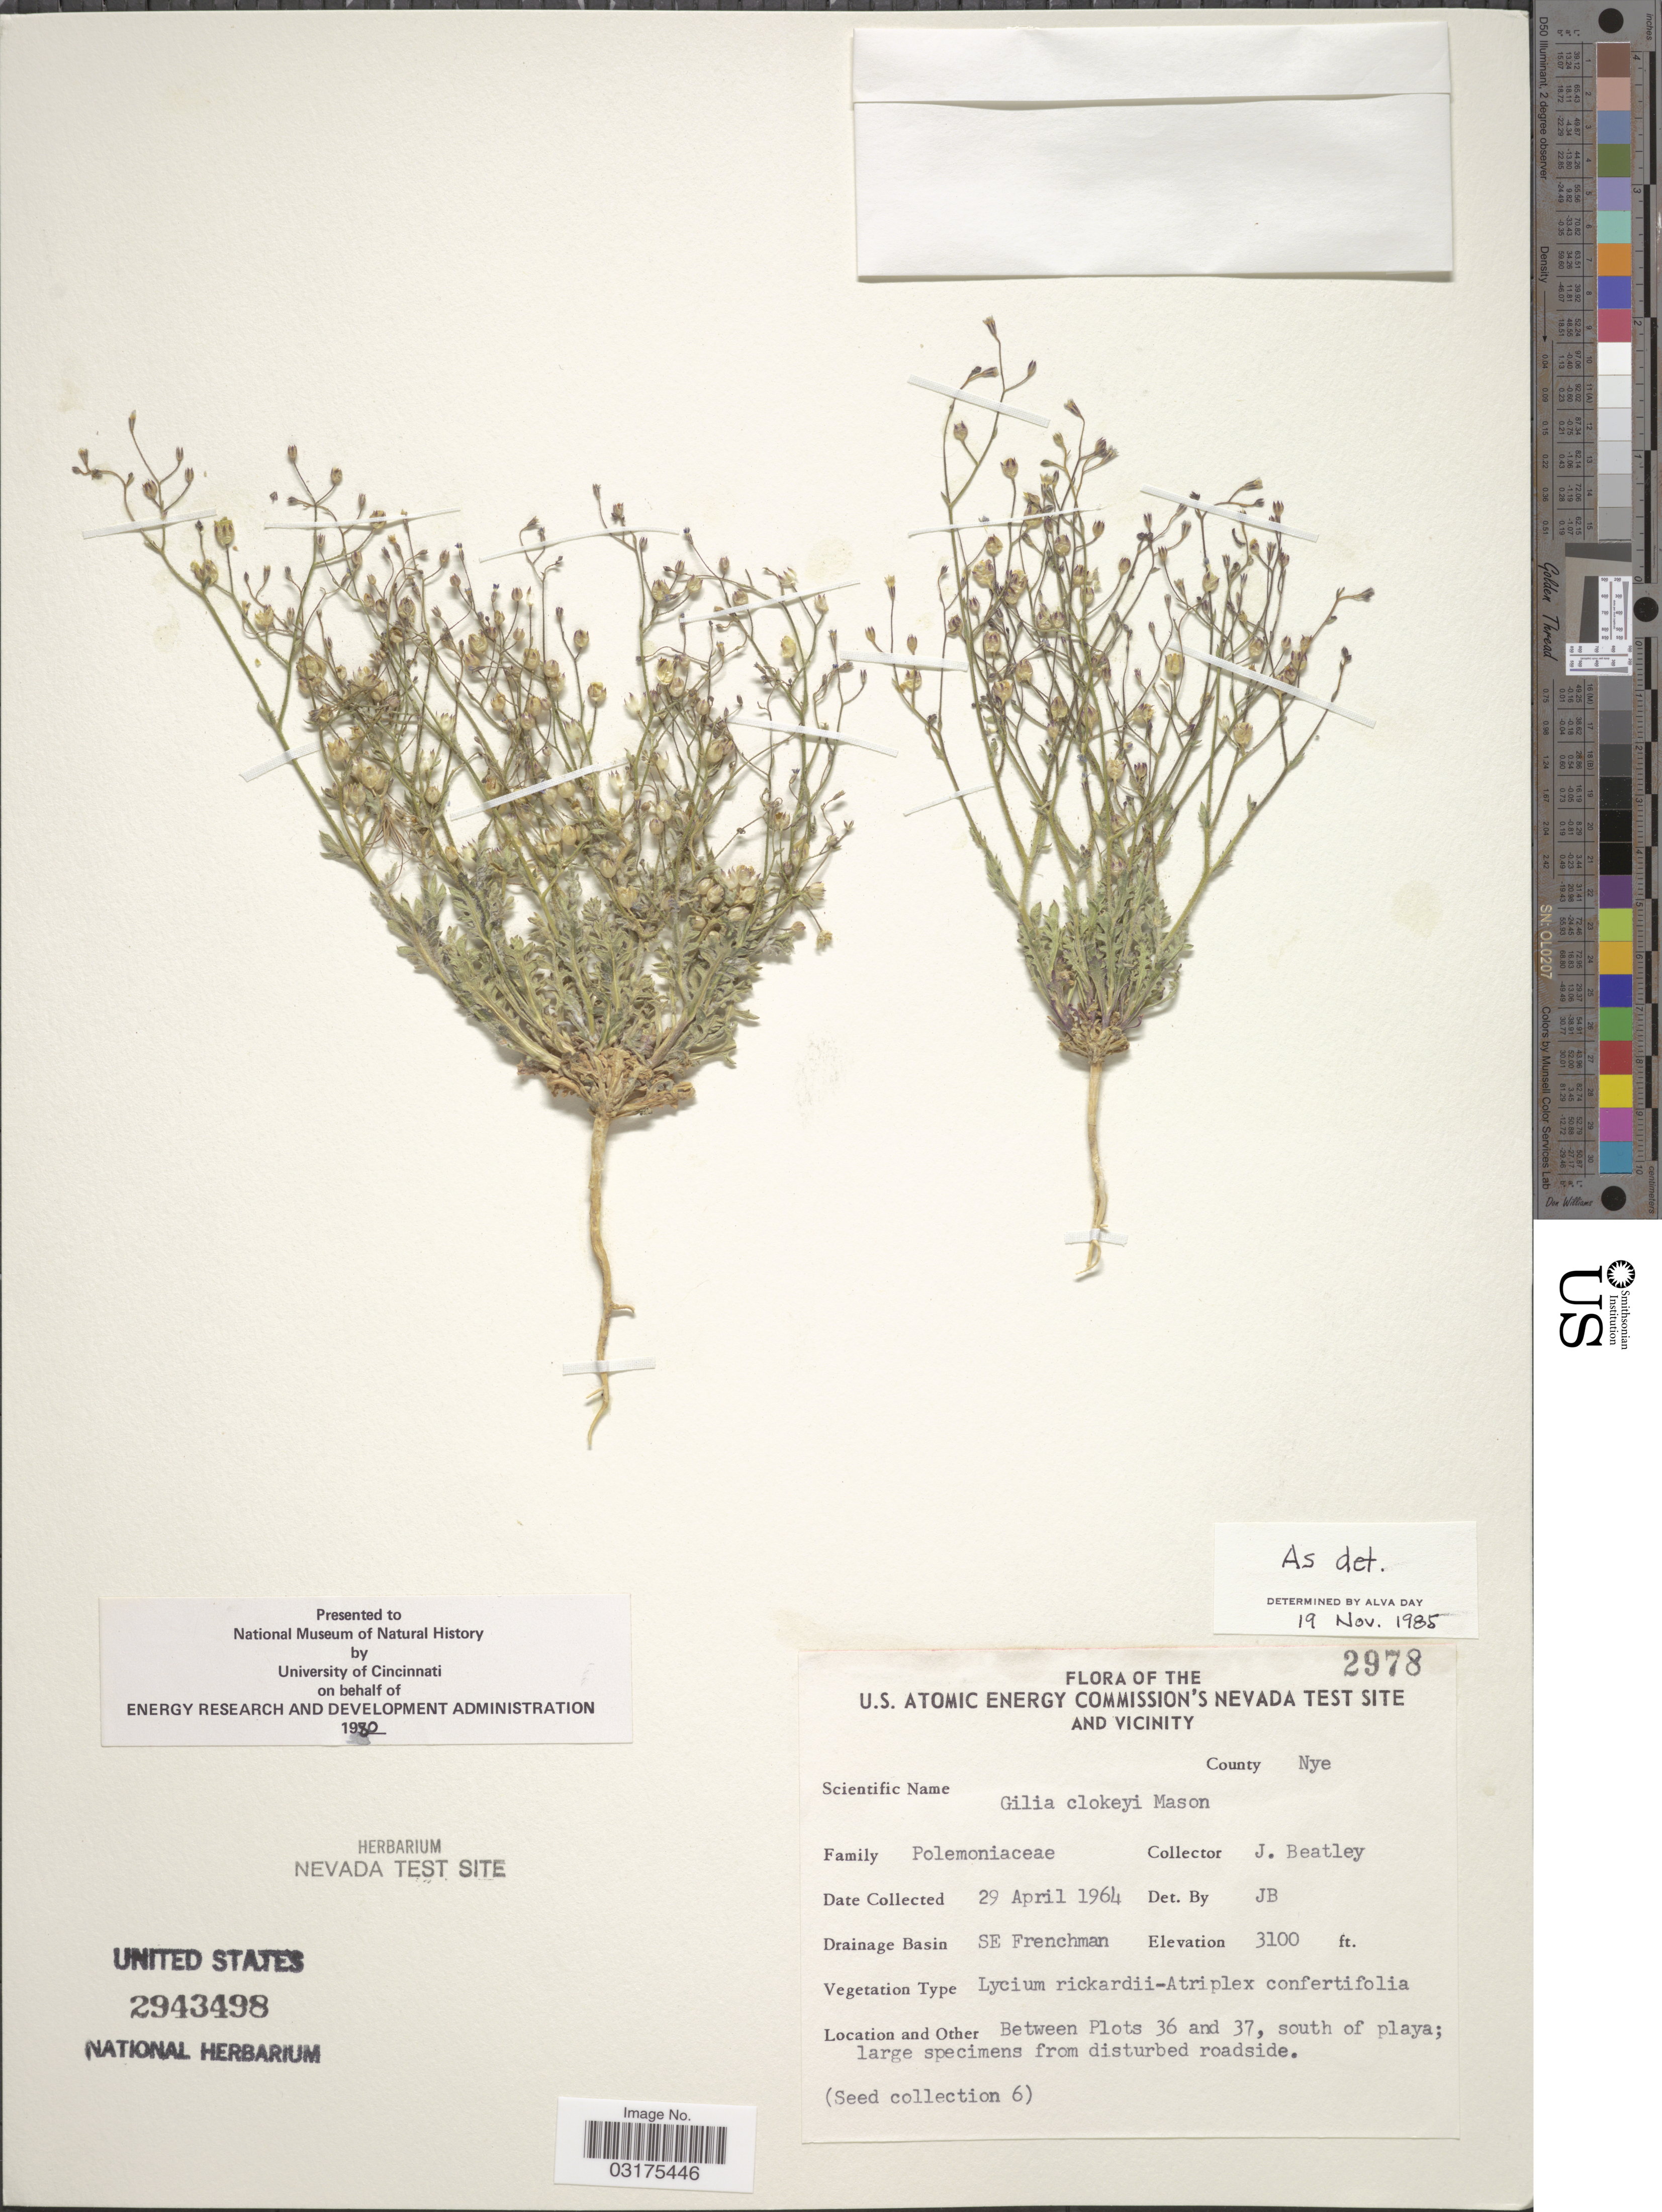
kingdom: Plantae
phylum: Tracheophyta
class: Magnoliopsida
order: Ericales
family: Polemoniaceae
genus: Gilia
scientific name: Gilia clokeyi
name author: H. Mason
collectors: J. C. Beatley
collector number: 2978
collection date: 1964-04-29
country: United States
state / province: Nevada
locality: The U.S. Atomic Energy Commission's Nevada Test Site And Vicinity, County Nye, Drainage Basin SE Frenchman, Between Plots 36 and 37, south of playa.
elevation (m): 945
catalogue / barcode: US 2943498